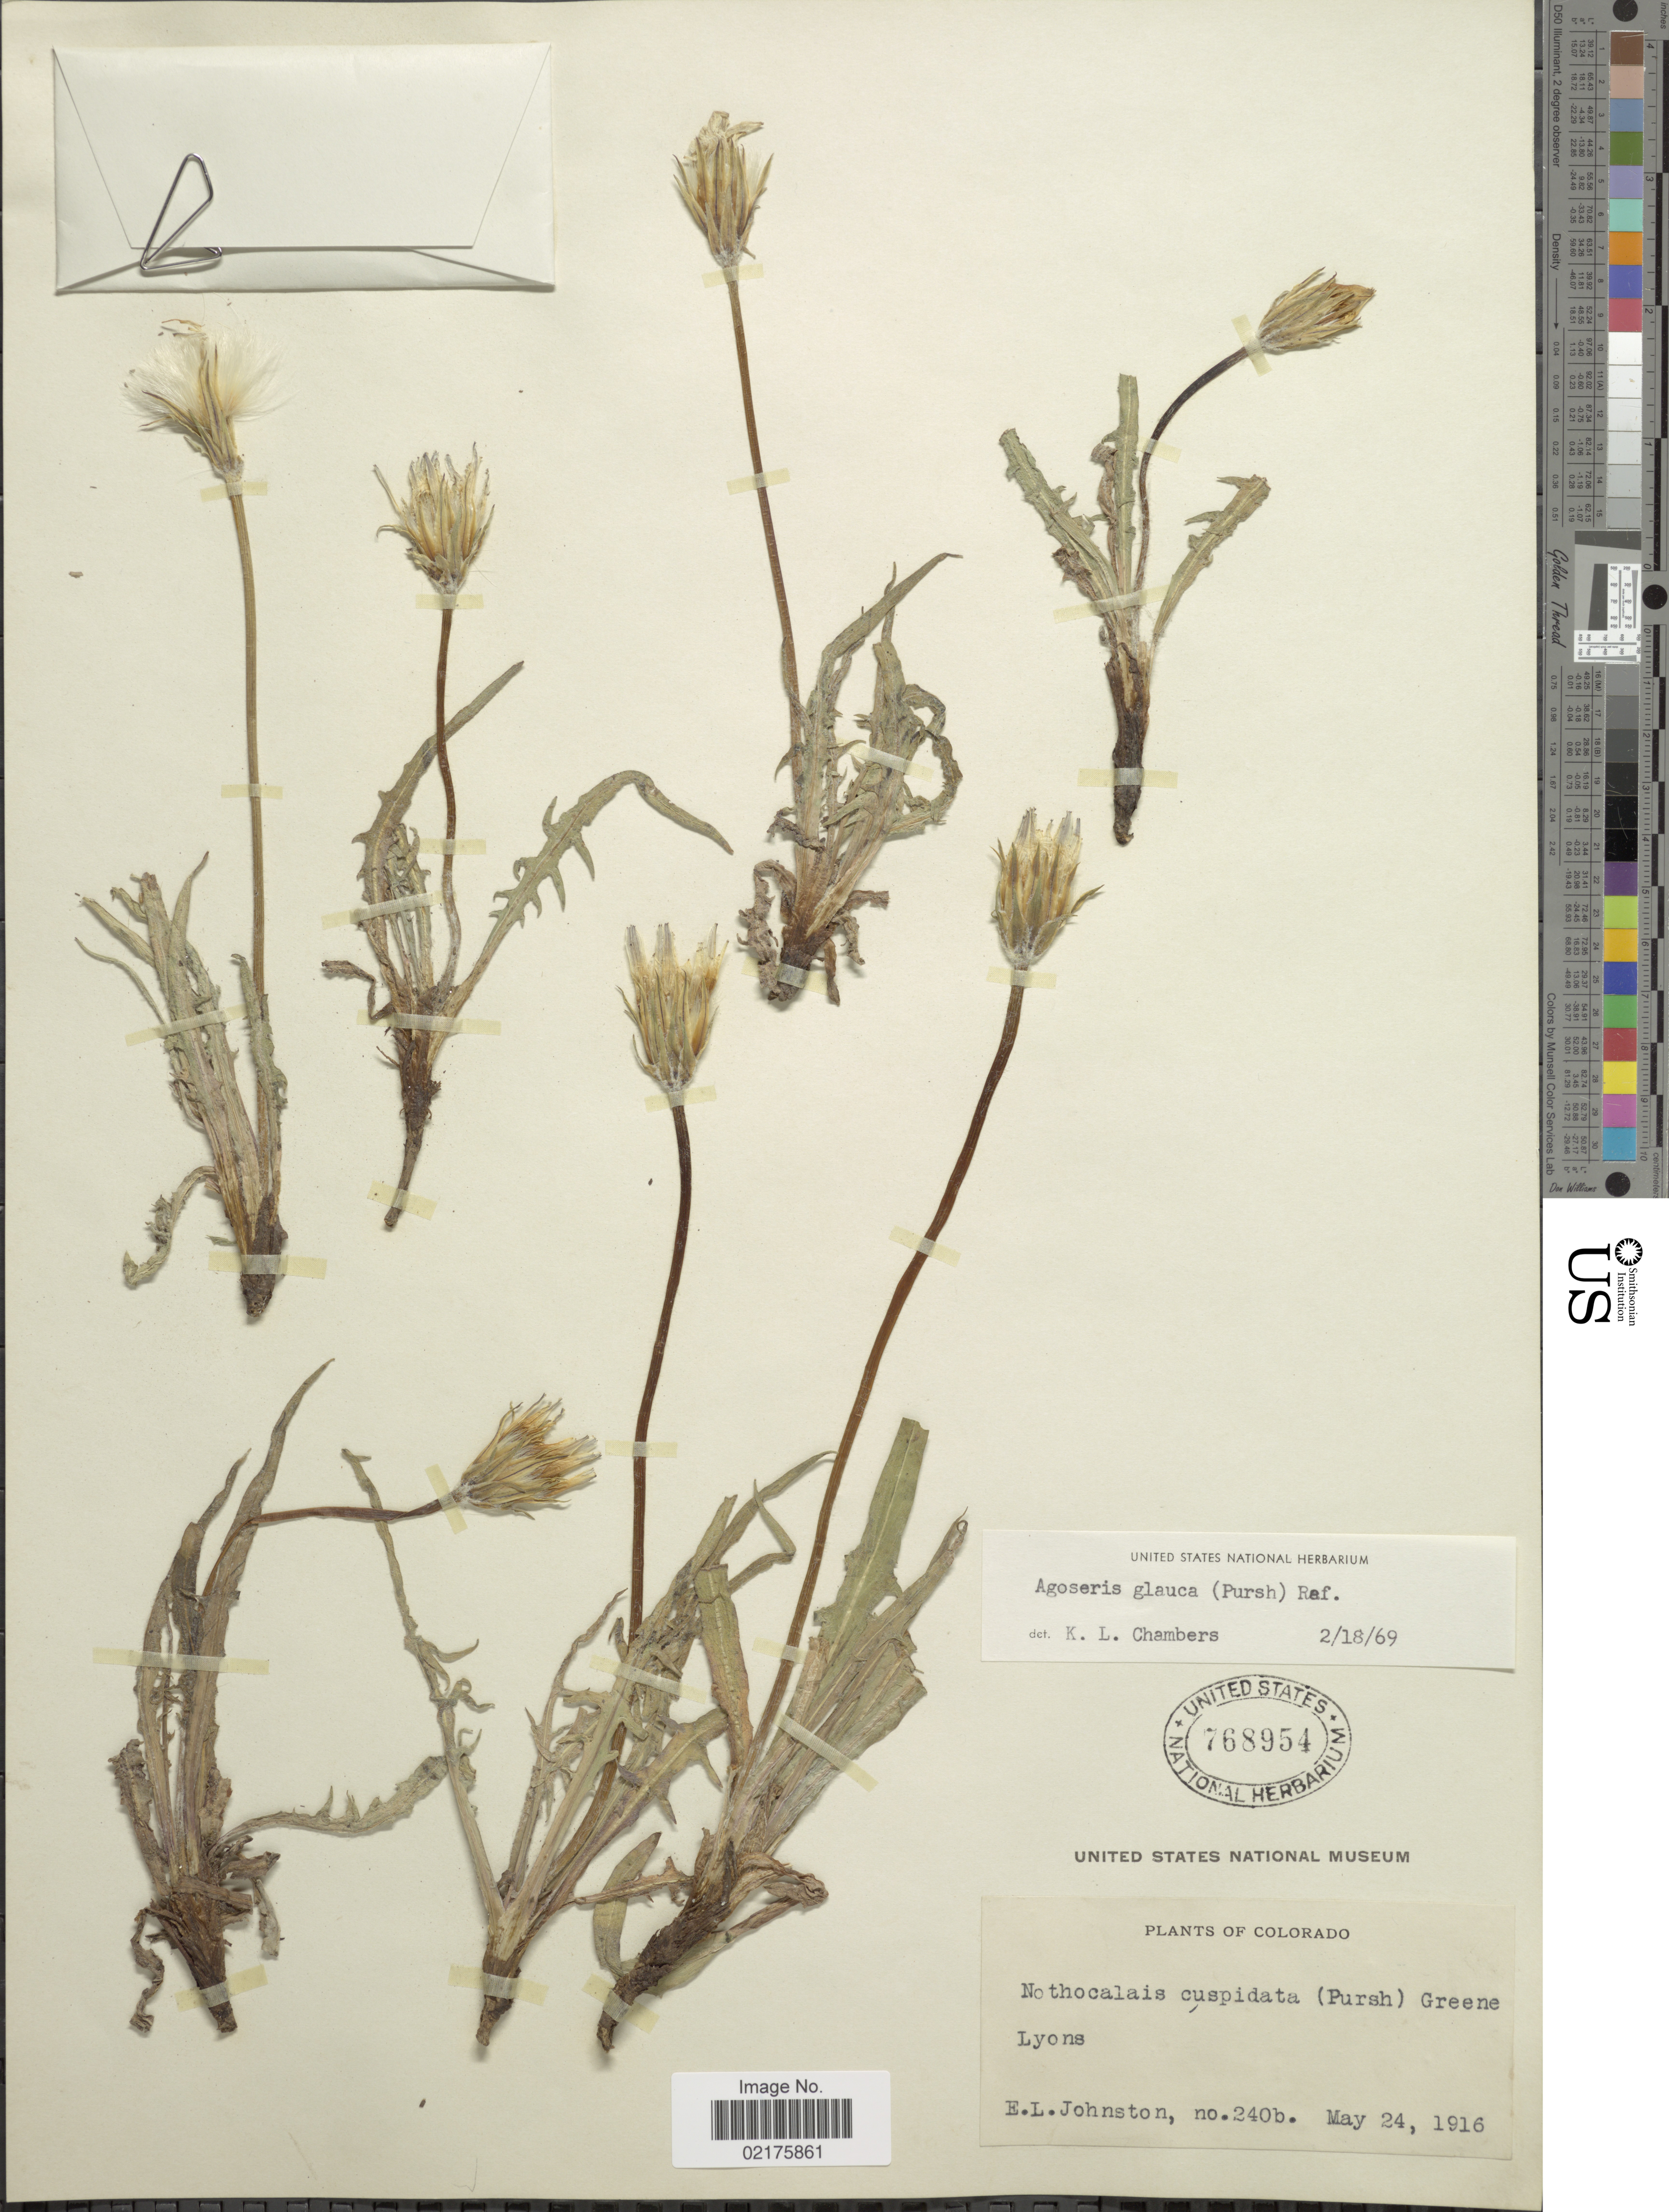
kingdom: Plantae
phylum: Tracheophyta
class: Magnoliopsida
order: Asterales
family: Asteraceae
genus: Agoseris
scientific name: Agoseris parviflora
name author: (Nutt.) D. Dietr.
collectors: E. L. Johnston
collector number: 240b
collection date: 1918-05-24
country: United States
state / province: Colorado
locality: Lyons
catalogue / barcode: US 768954